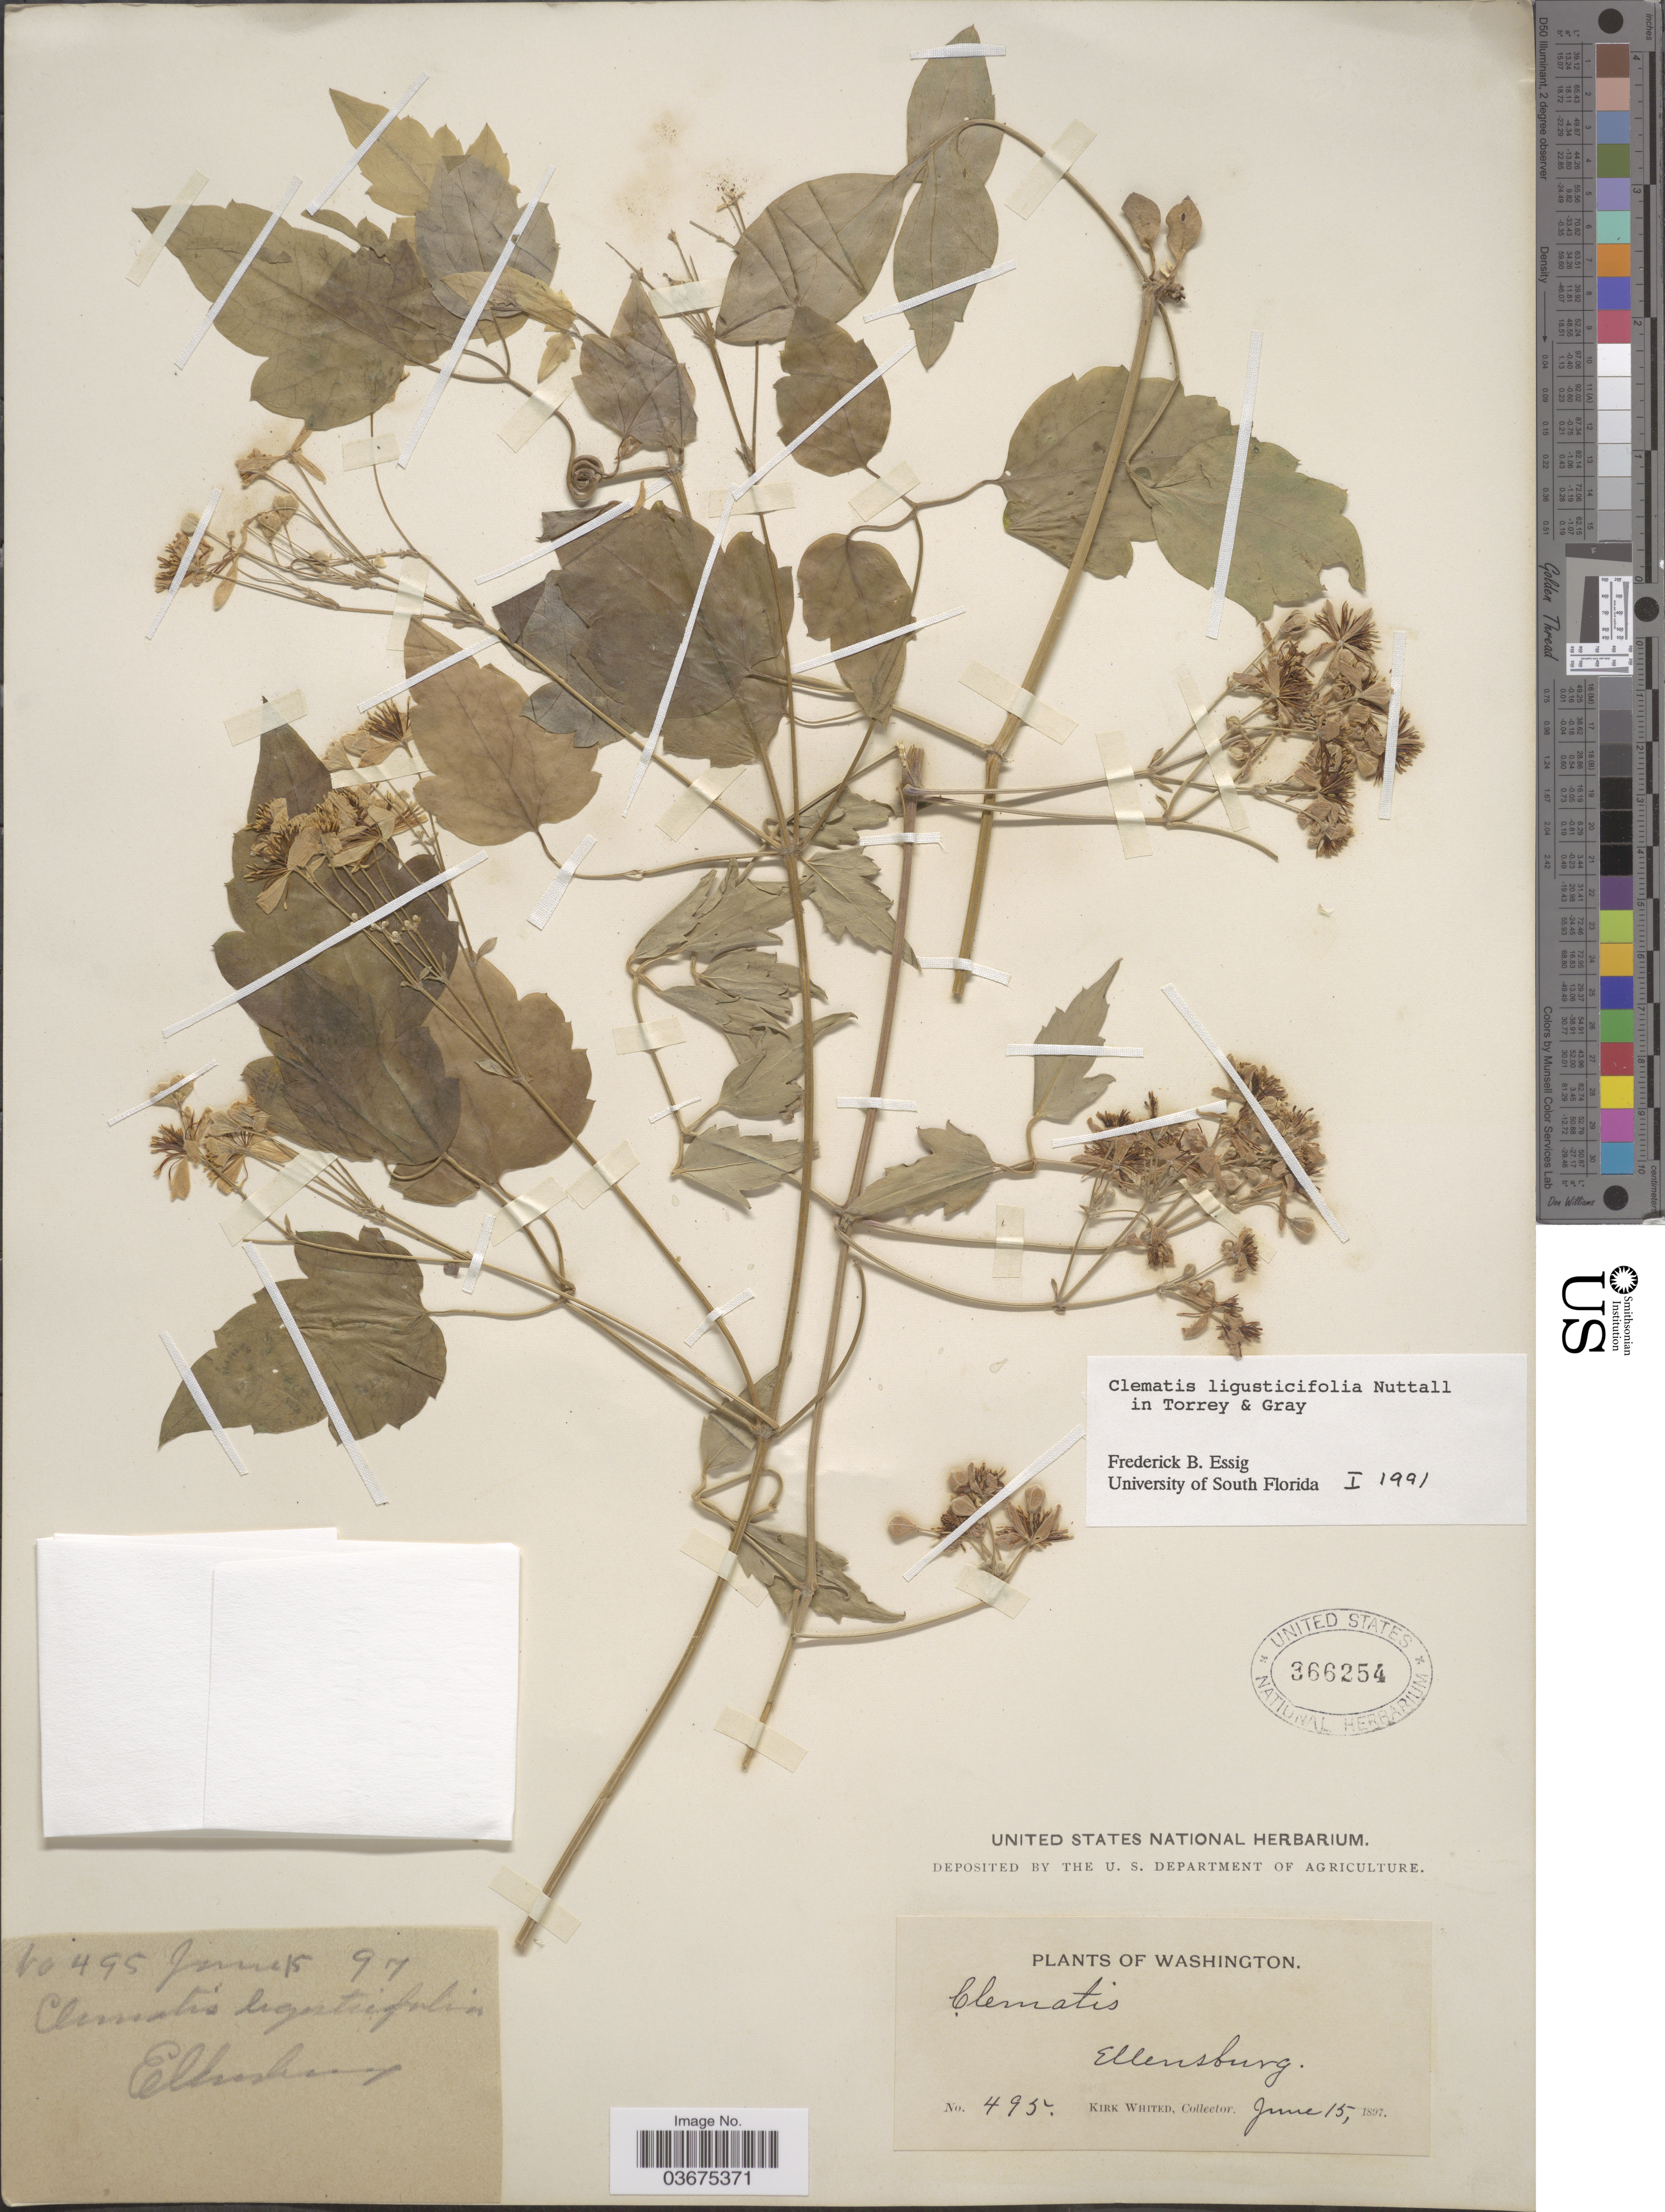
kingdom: Plantae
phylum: Tracheophyta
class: Magnoliopsida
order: Ranunculales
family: Ranunculaceae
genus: Clematis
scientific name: Clematis ligusticifolia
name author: Nutt.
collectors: K. Whited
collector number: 495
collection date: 1897-06-15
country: United States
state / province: Washington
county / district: Kittitas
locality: Ellensburg.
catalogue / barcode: US 366254